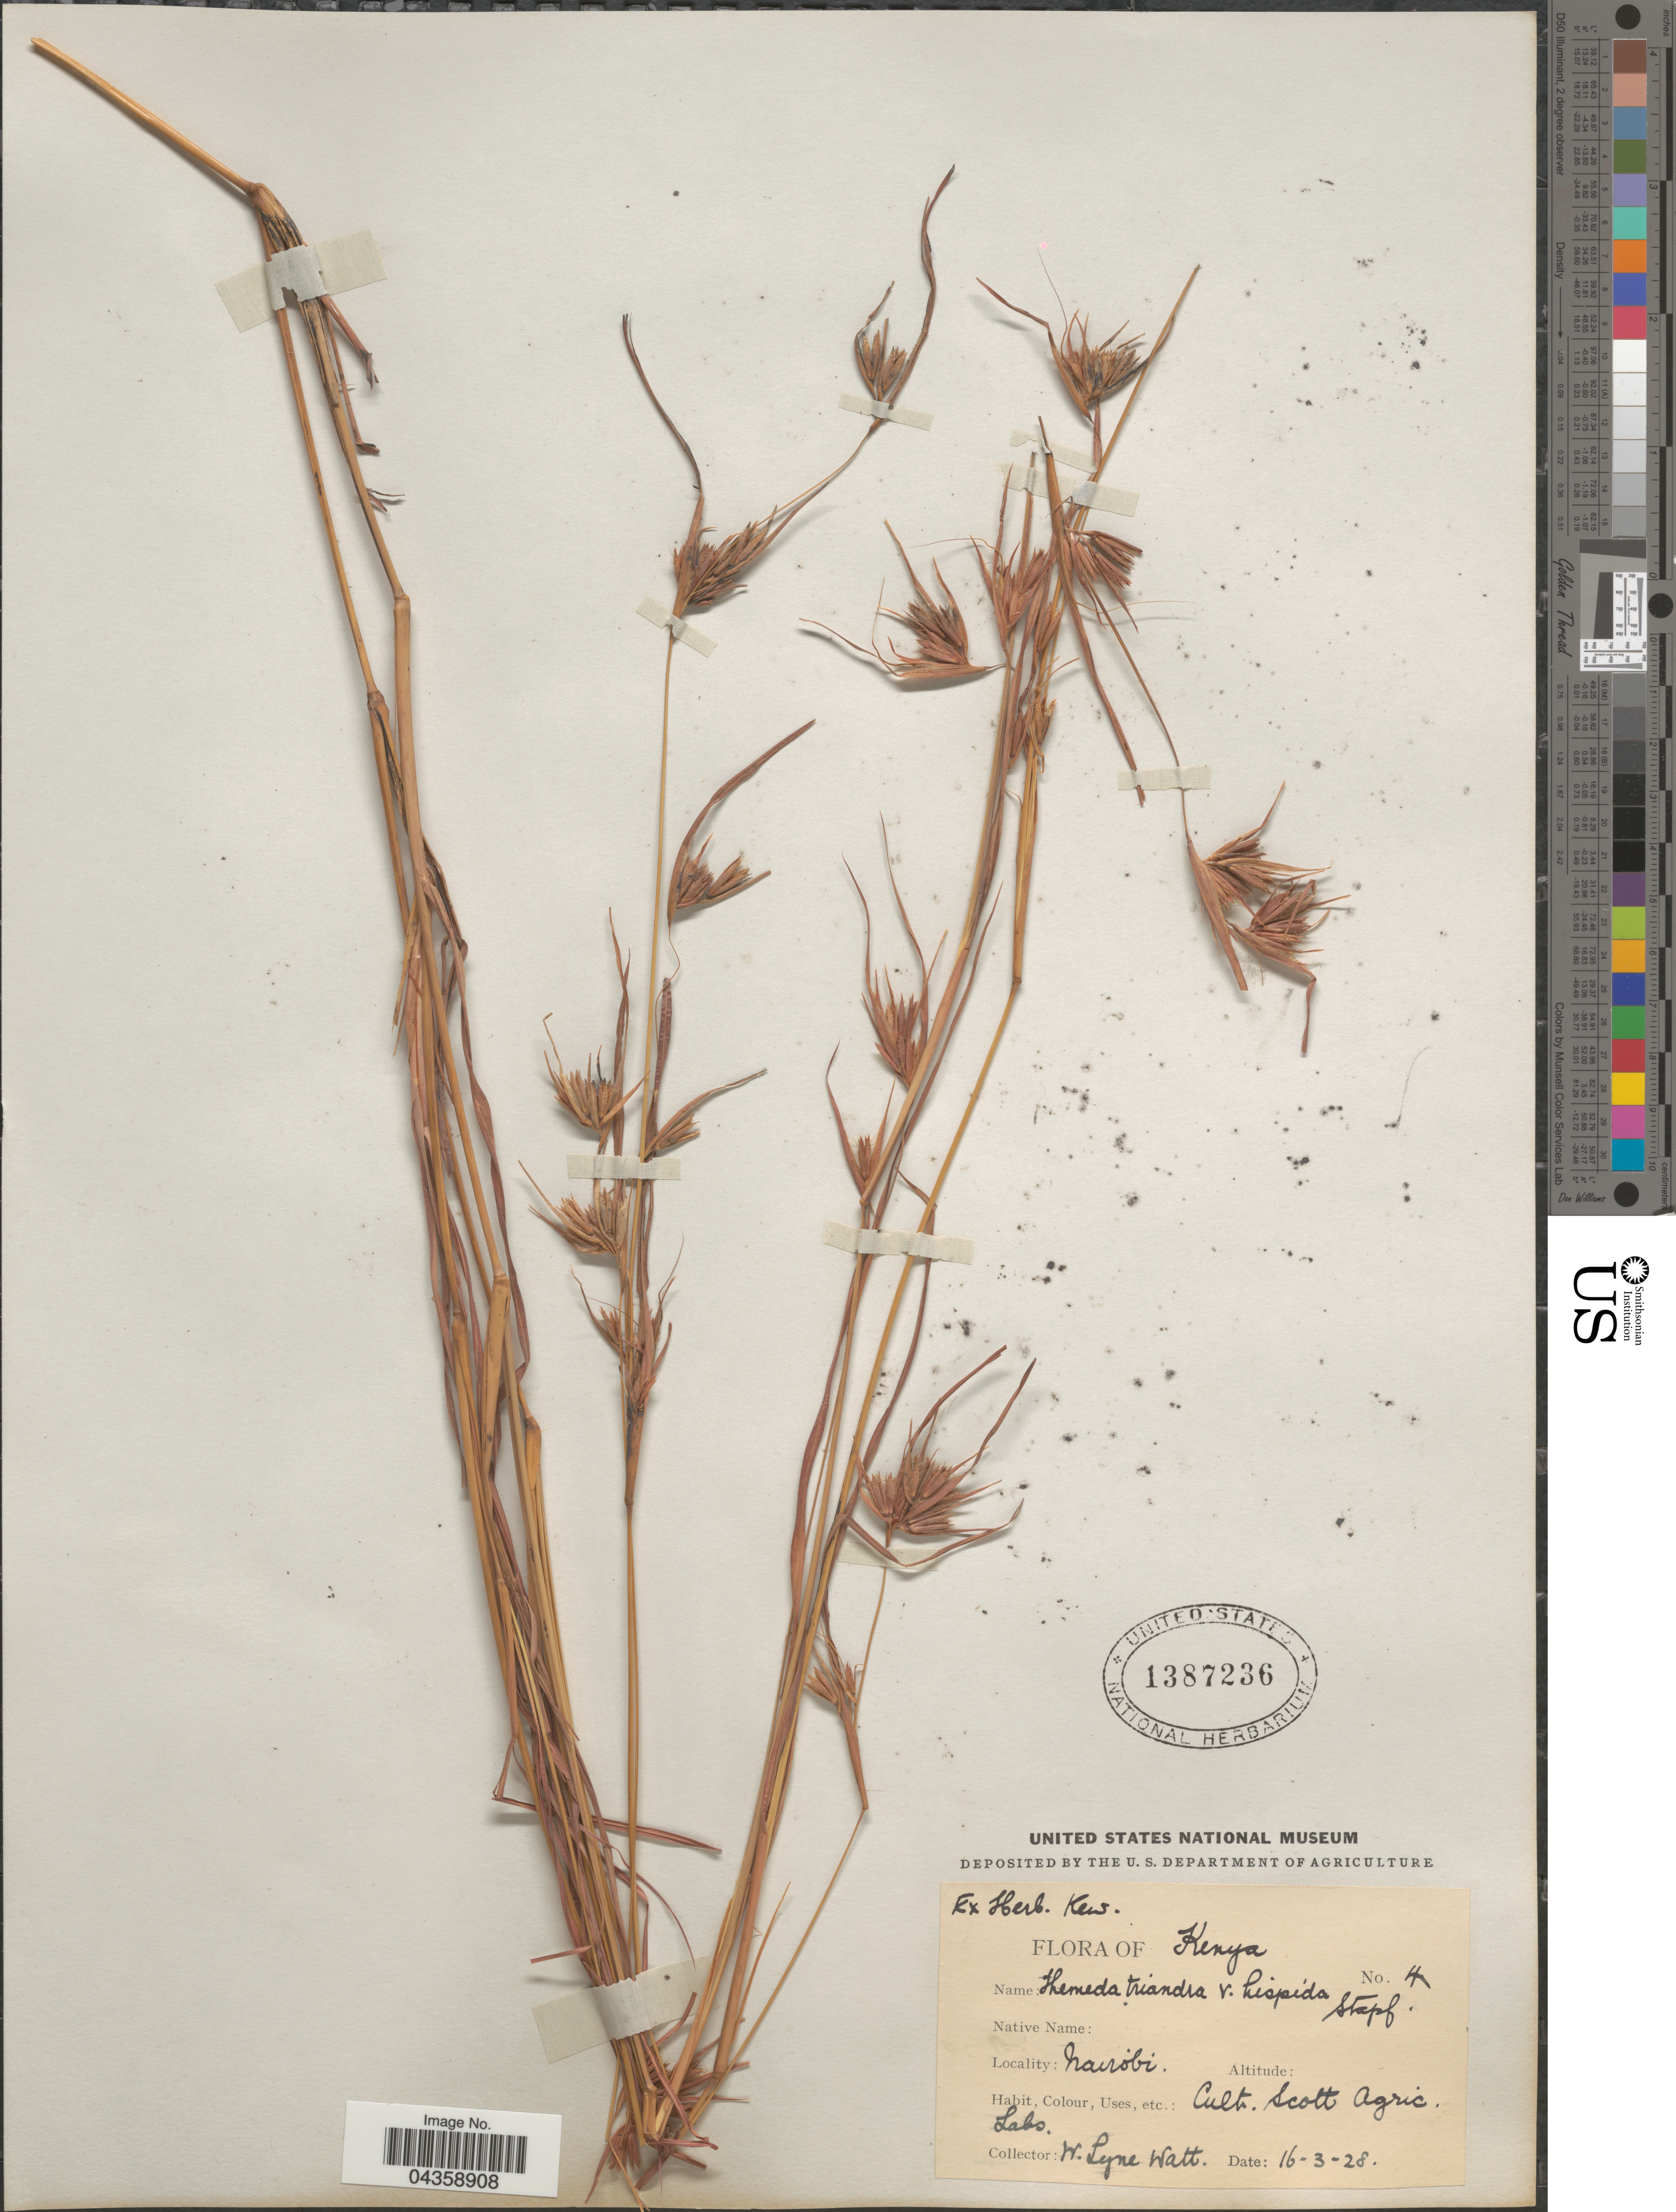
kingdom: Plantae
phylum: Tracheophyta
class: Liliopsida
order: Poales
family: Poaceae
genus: Themeda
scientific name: Themeda triandra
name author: Forssk.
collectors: W. Lyne-Watt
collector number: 4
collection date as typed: Transcribed d/m/y: 16/3/28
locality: Scott Agric. Labs.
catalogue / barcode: US 1387236